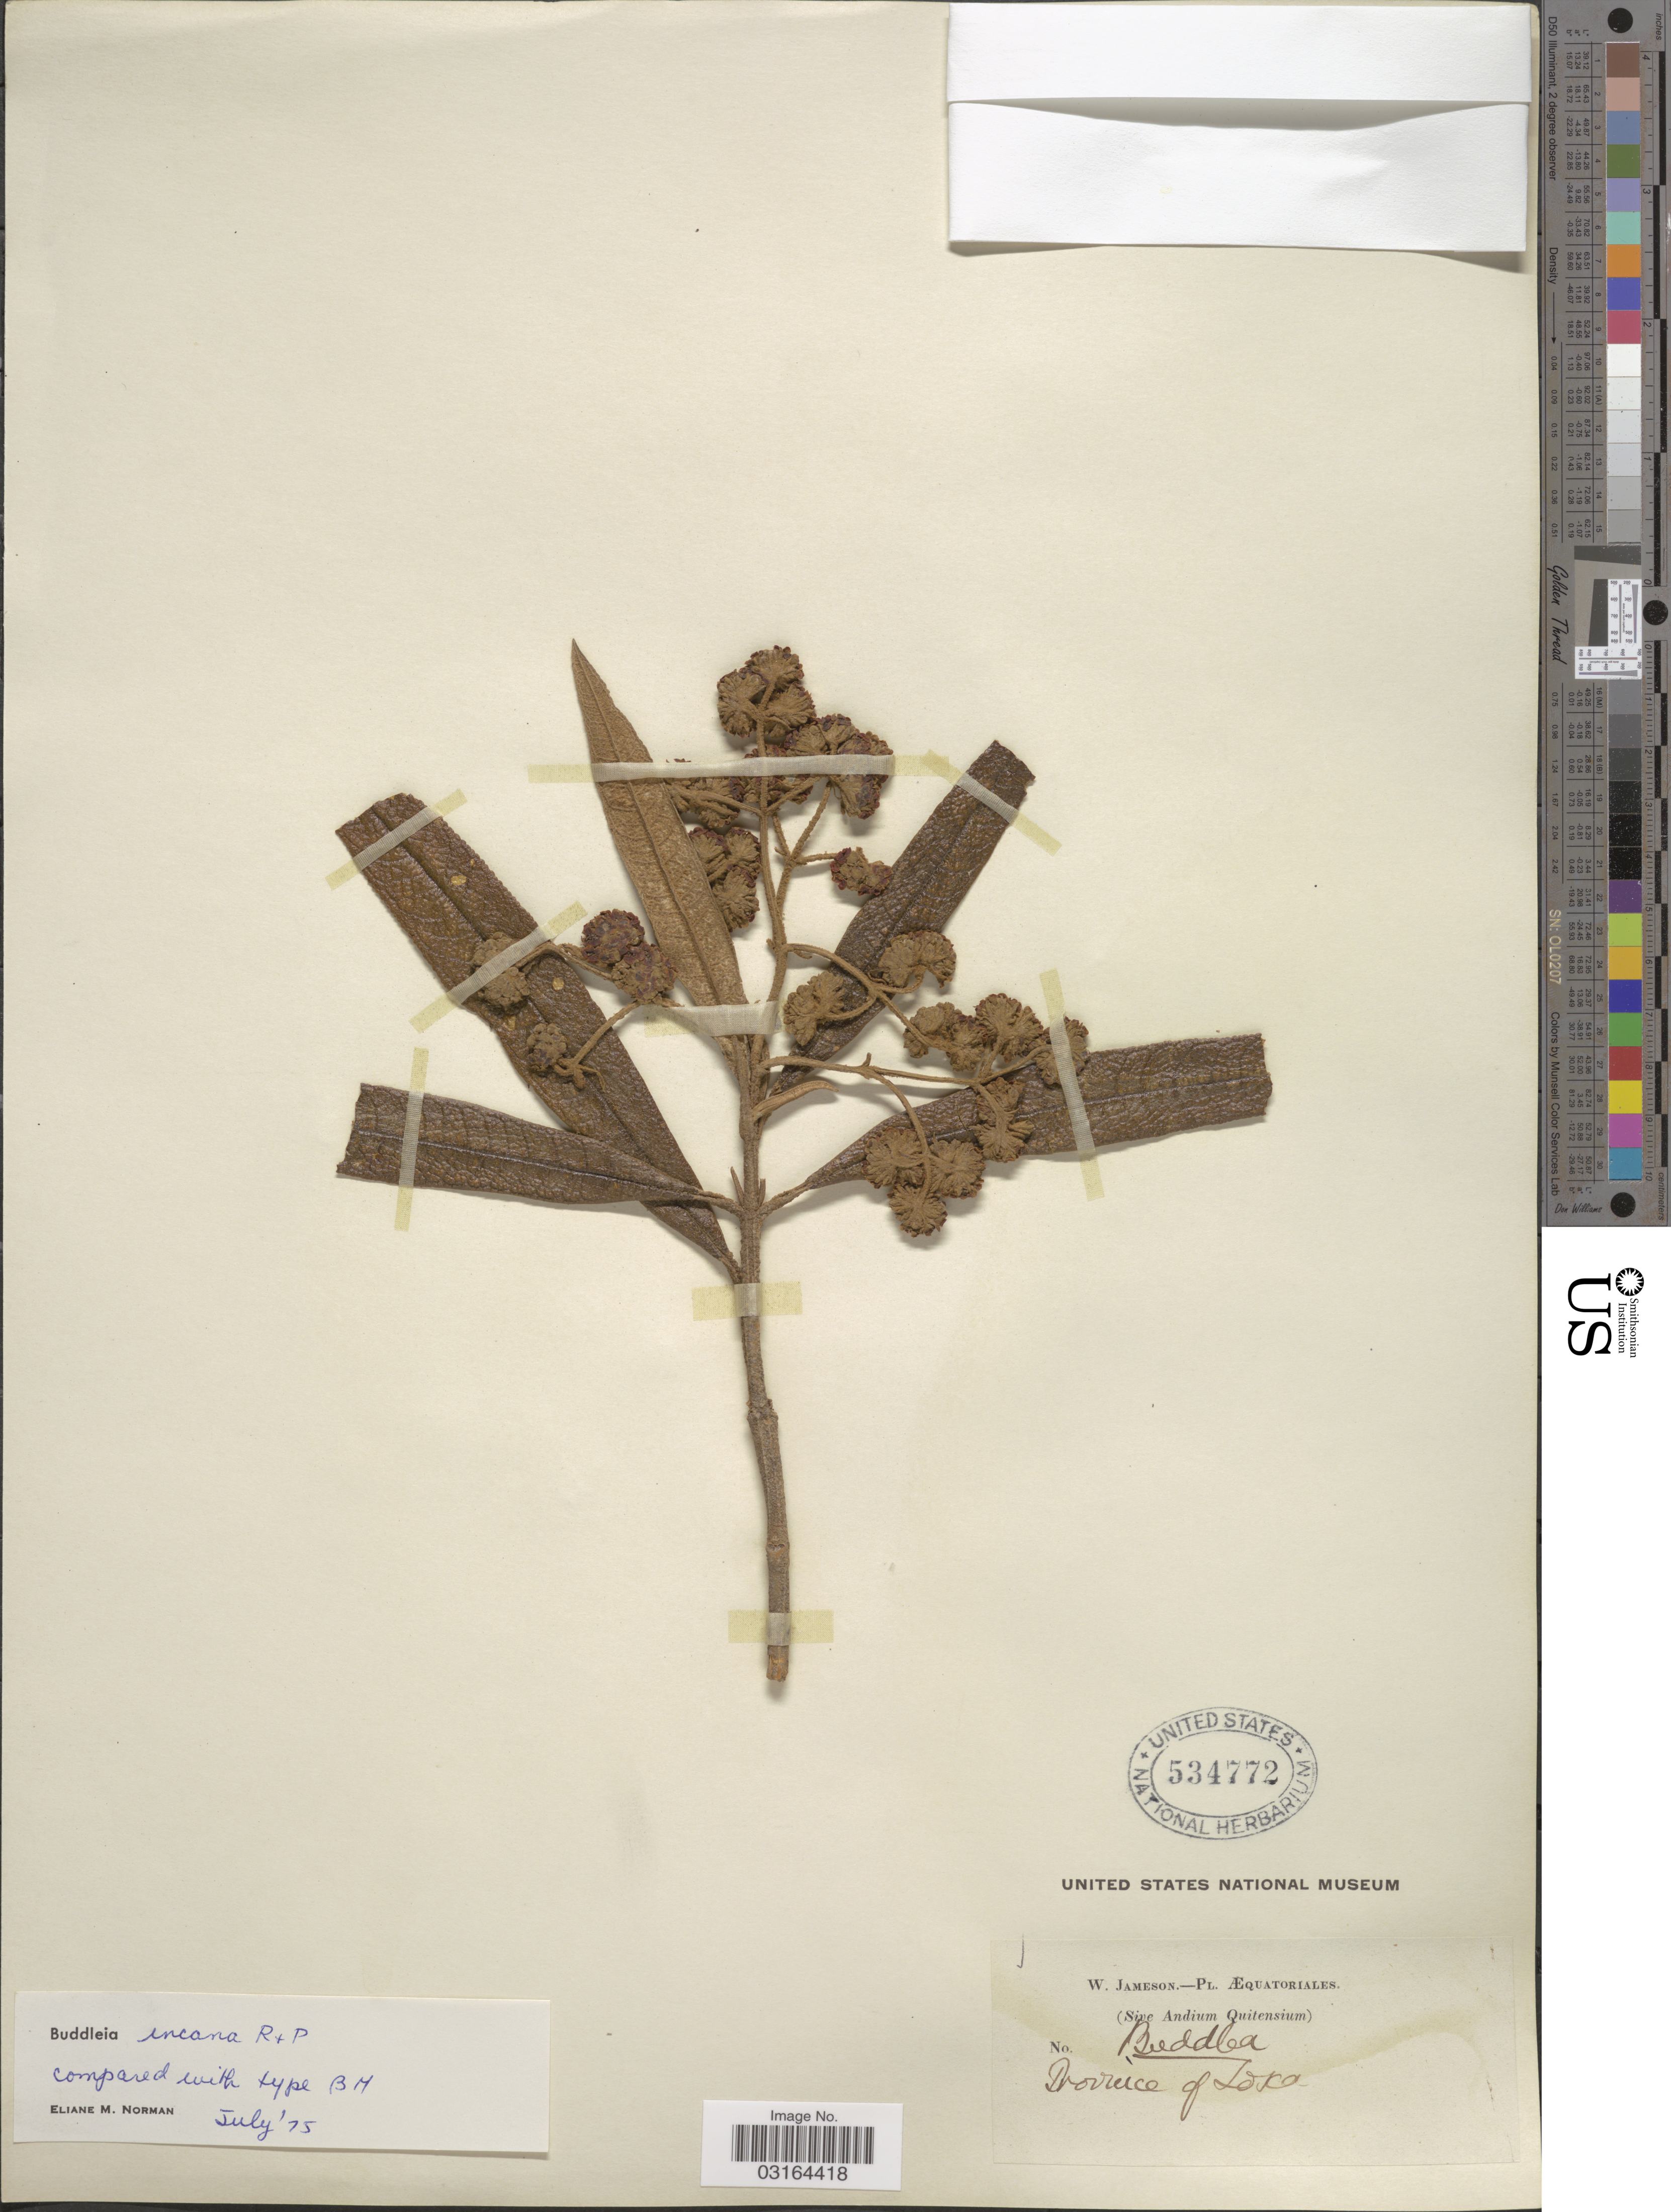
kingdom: Plantae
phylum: Tracheophyta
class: Magnoliopsida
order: Lamiales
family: Scrophulariaceae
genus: Buddleja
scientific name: Buddleja incana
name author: Ruiz & Pav.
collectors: W. Jameson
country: Ecuador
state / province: Loja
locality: Pl. Aequatoriales, (Sive Andium Quitensium) Buddba, Province of Loja.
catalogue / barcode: US 534772